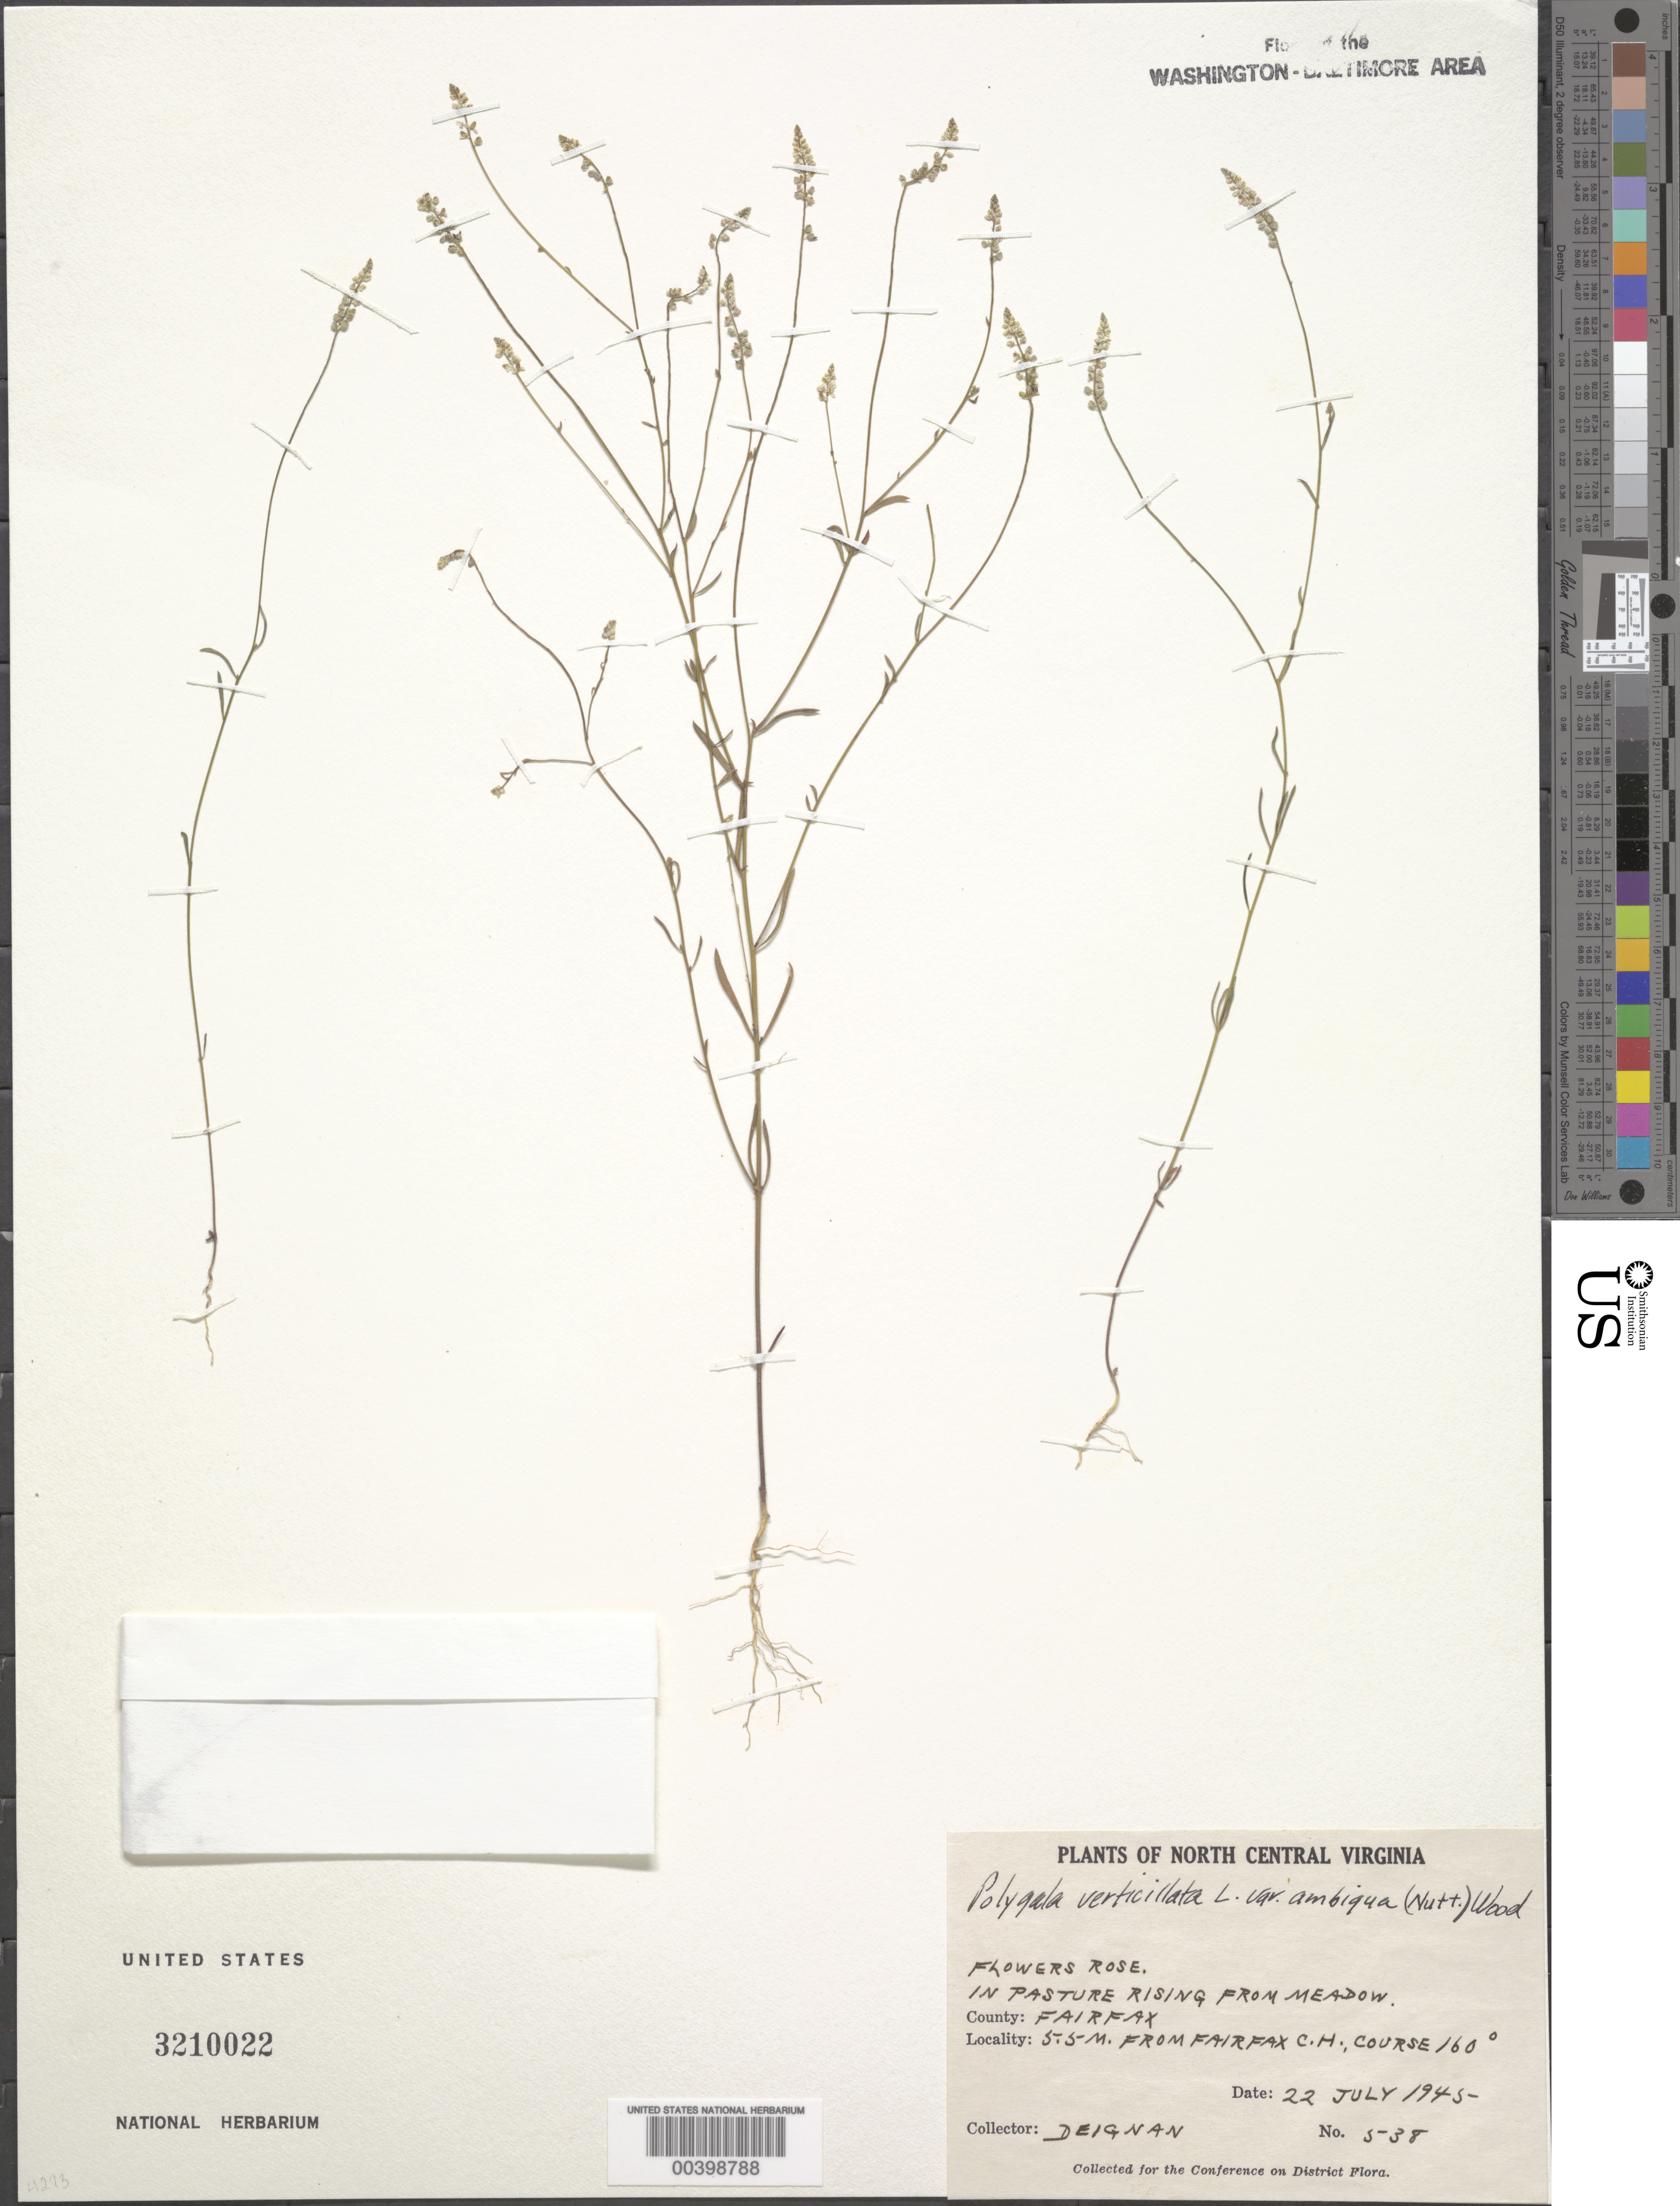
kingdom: Plantae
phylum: Tracheophyta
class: Magnoliopsida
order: Fabales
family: Polygalaceae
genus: Polygala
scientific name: Polygala verticillata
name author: L.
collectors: H. Deignan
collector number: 538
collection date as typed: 22 Jul 1945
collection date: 1945-07-22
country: United States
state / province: Virginia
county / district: Fairfax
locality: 5.5 Mi from Fairfax County Court House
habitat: In pasture rising from meadow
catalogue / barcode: US 3210022